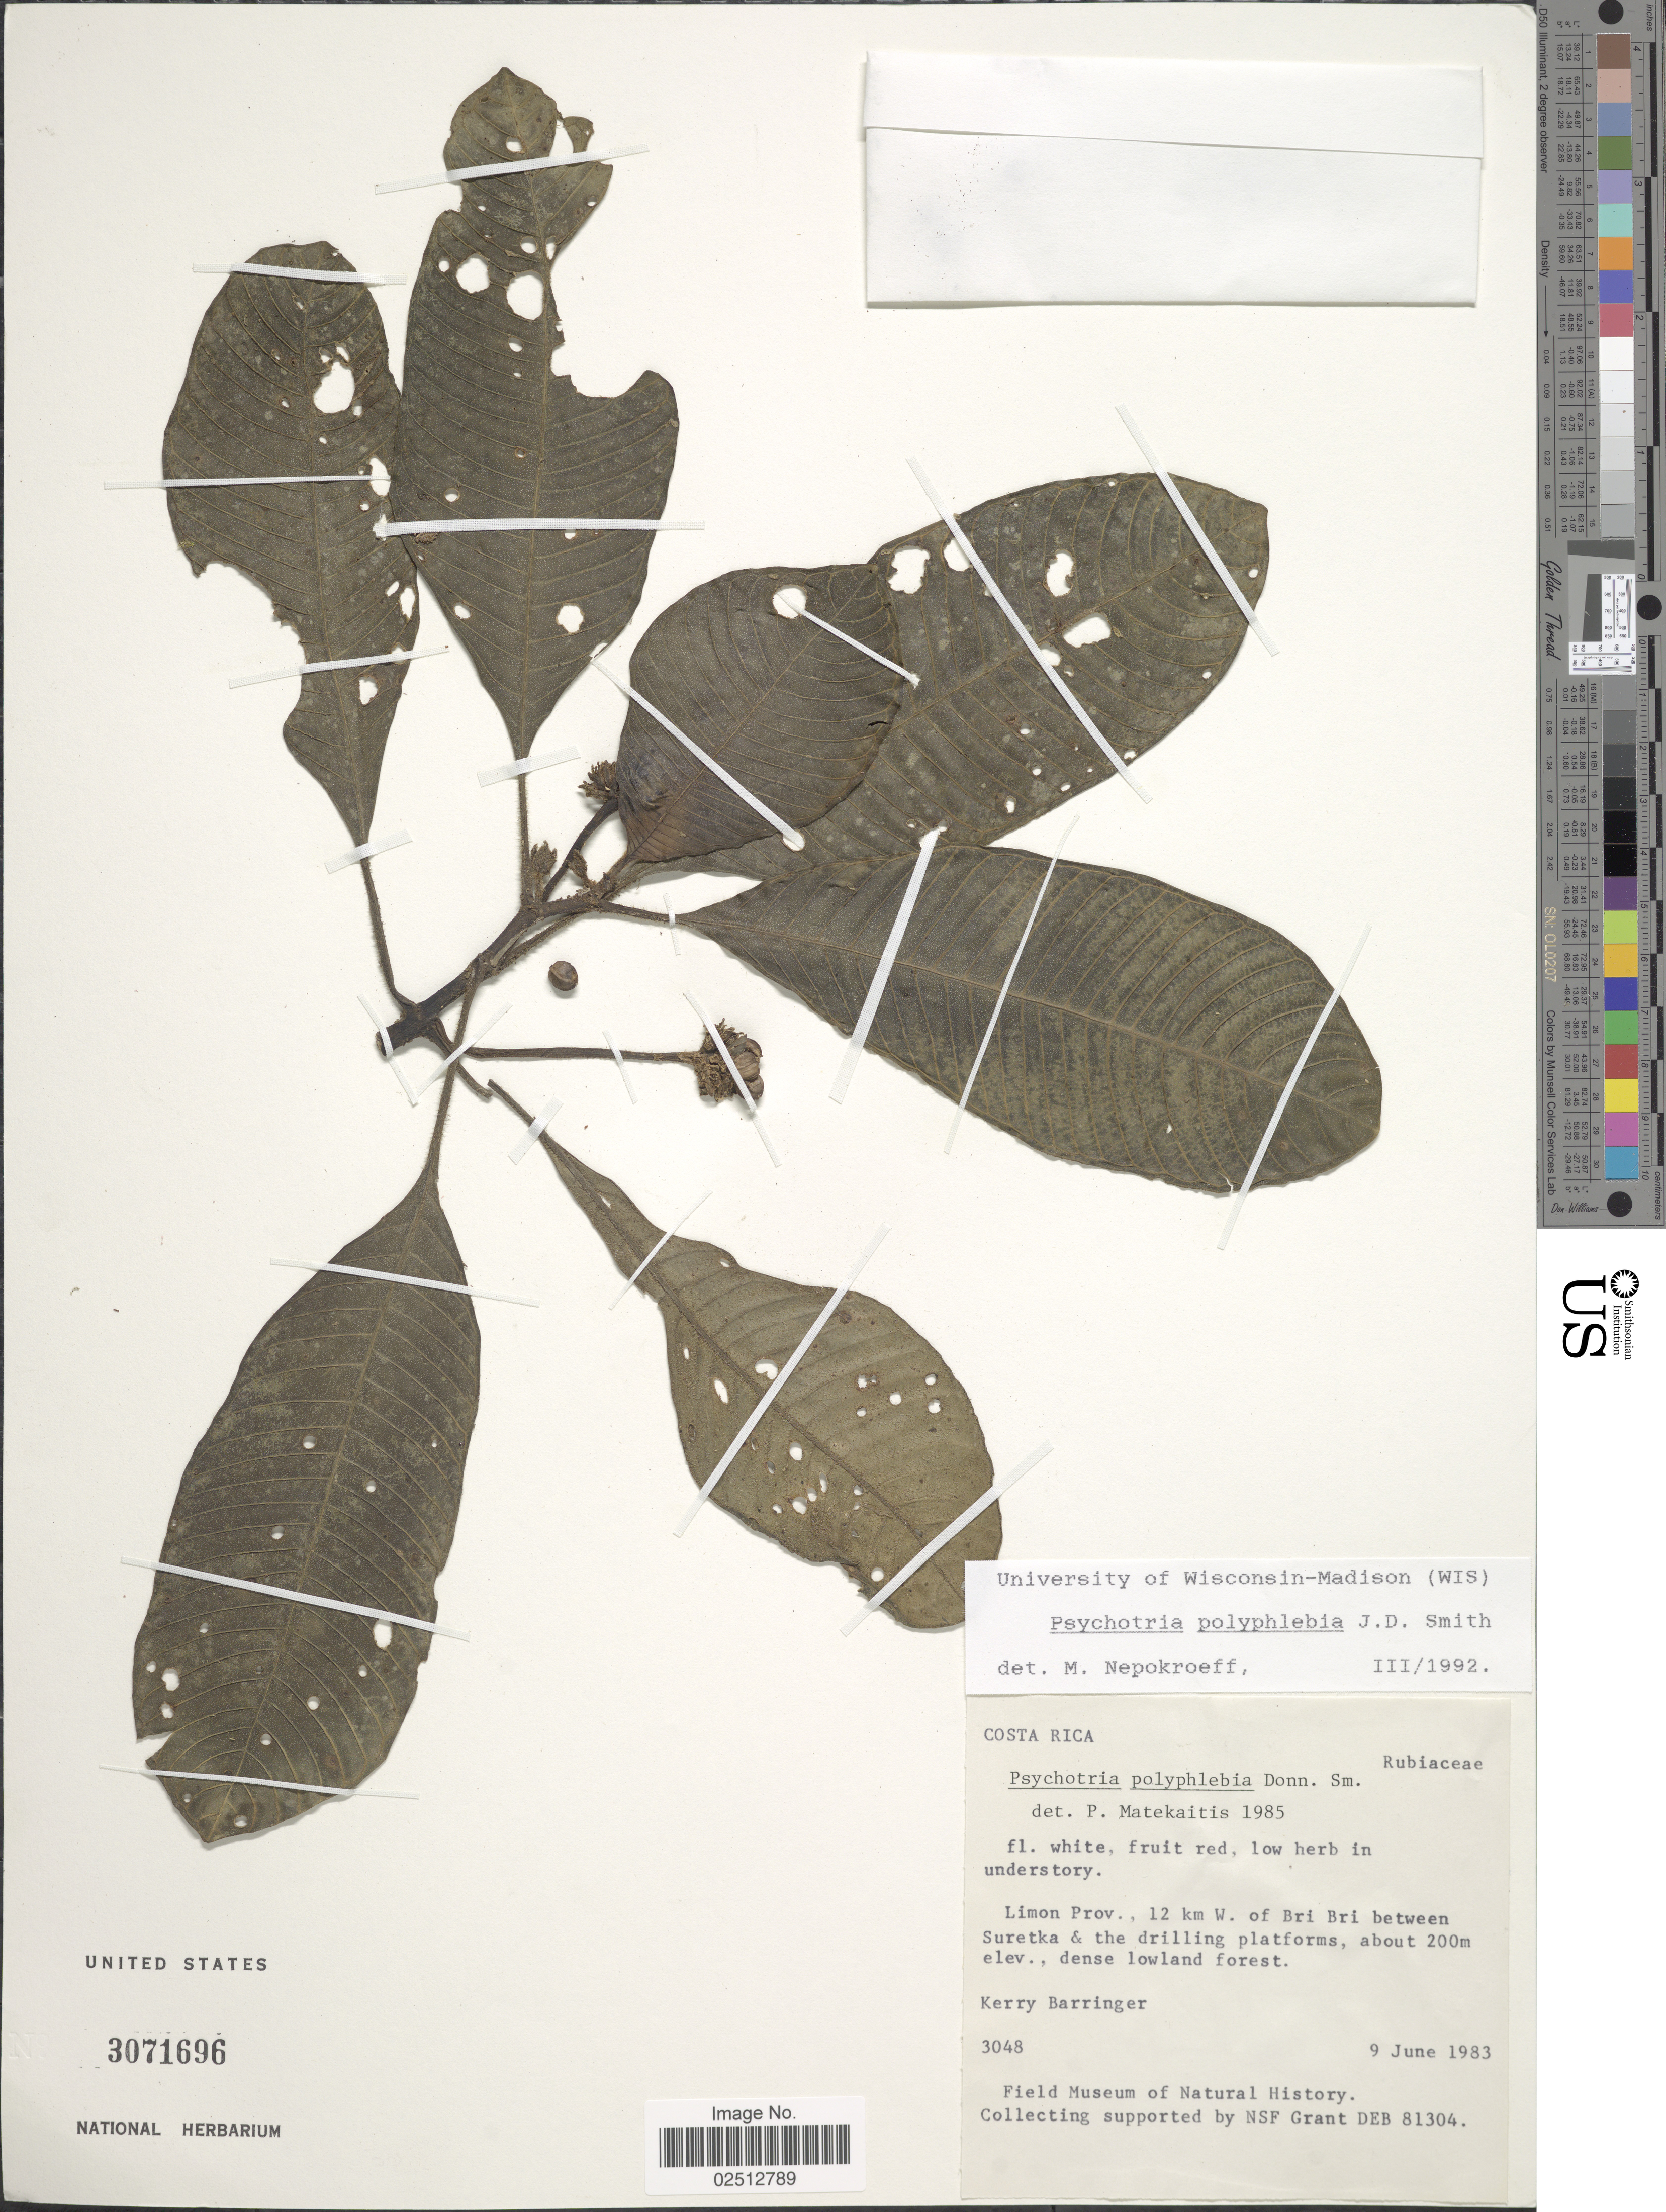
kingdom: Plantae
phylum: Tracheophyta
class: Magnoliopsida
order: Gentianales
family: Rubiaceae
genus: Psychotria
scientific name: Psychotria polyphlebia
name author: Donn. Sm.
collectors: K. A. Barringer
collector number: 3048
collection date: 1983-06-09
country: Costa Rica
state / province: Limón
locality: Limon Prov., 12 km W. of Bri Bri between Suretka & the drilling platforms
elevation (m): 200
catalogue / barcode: US 3071696